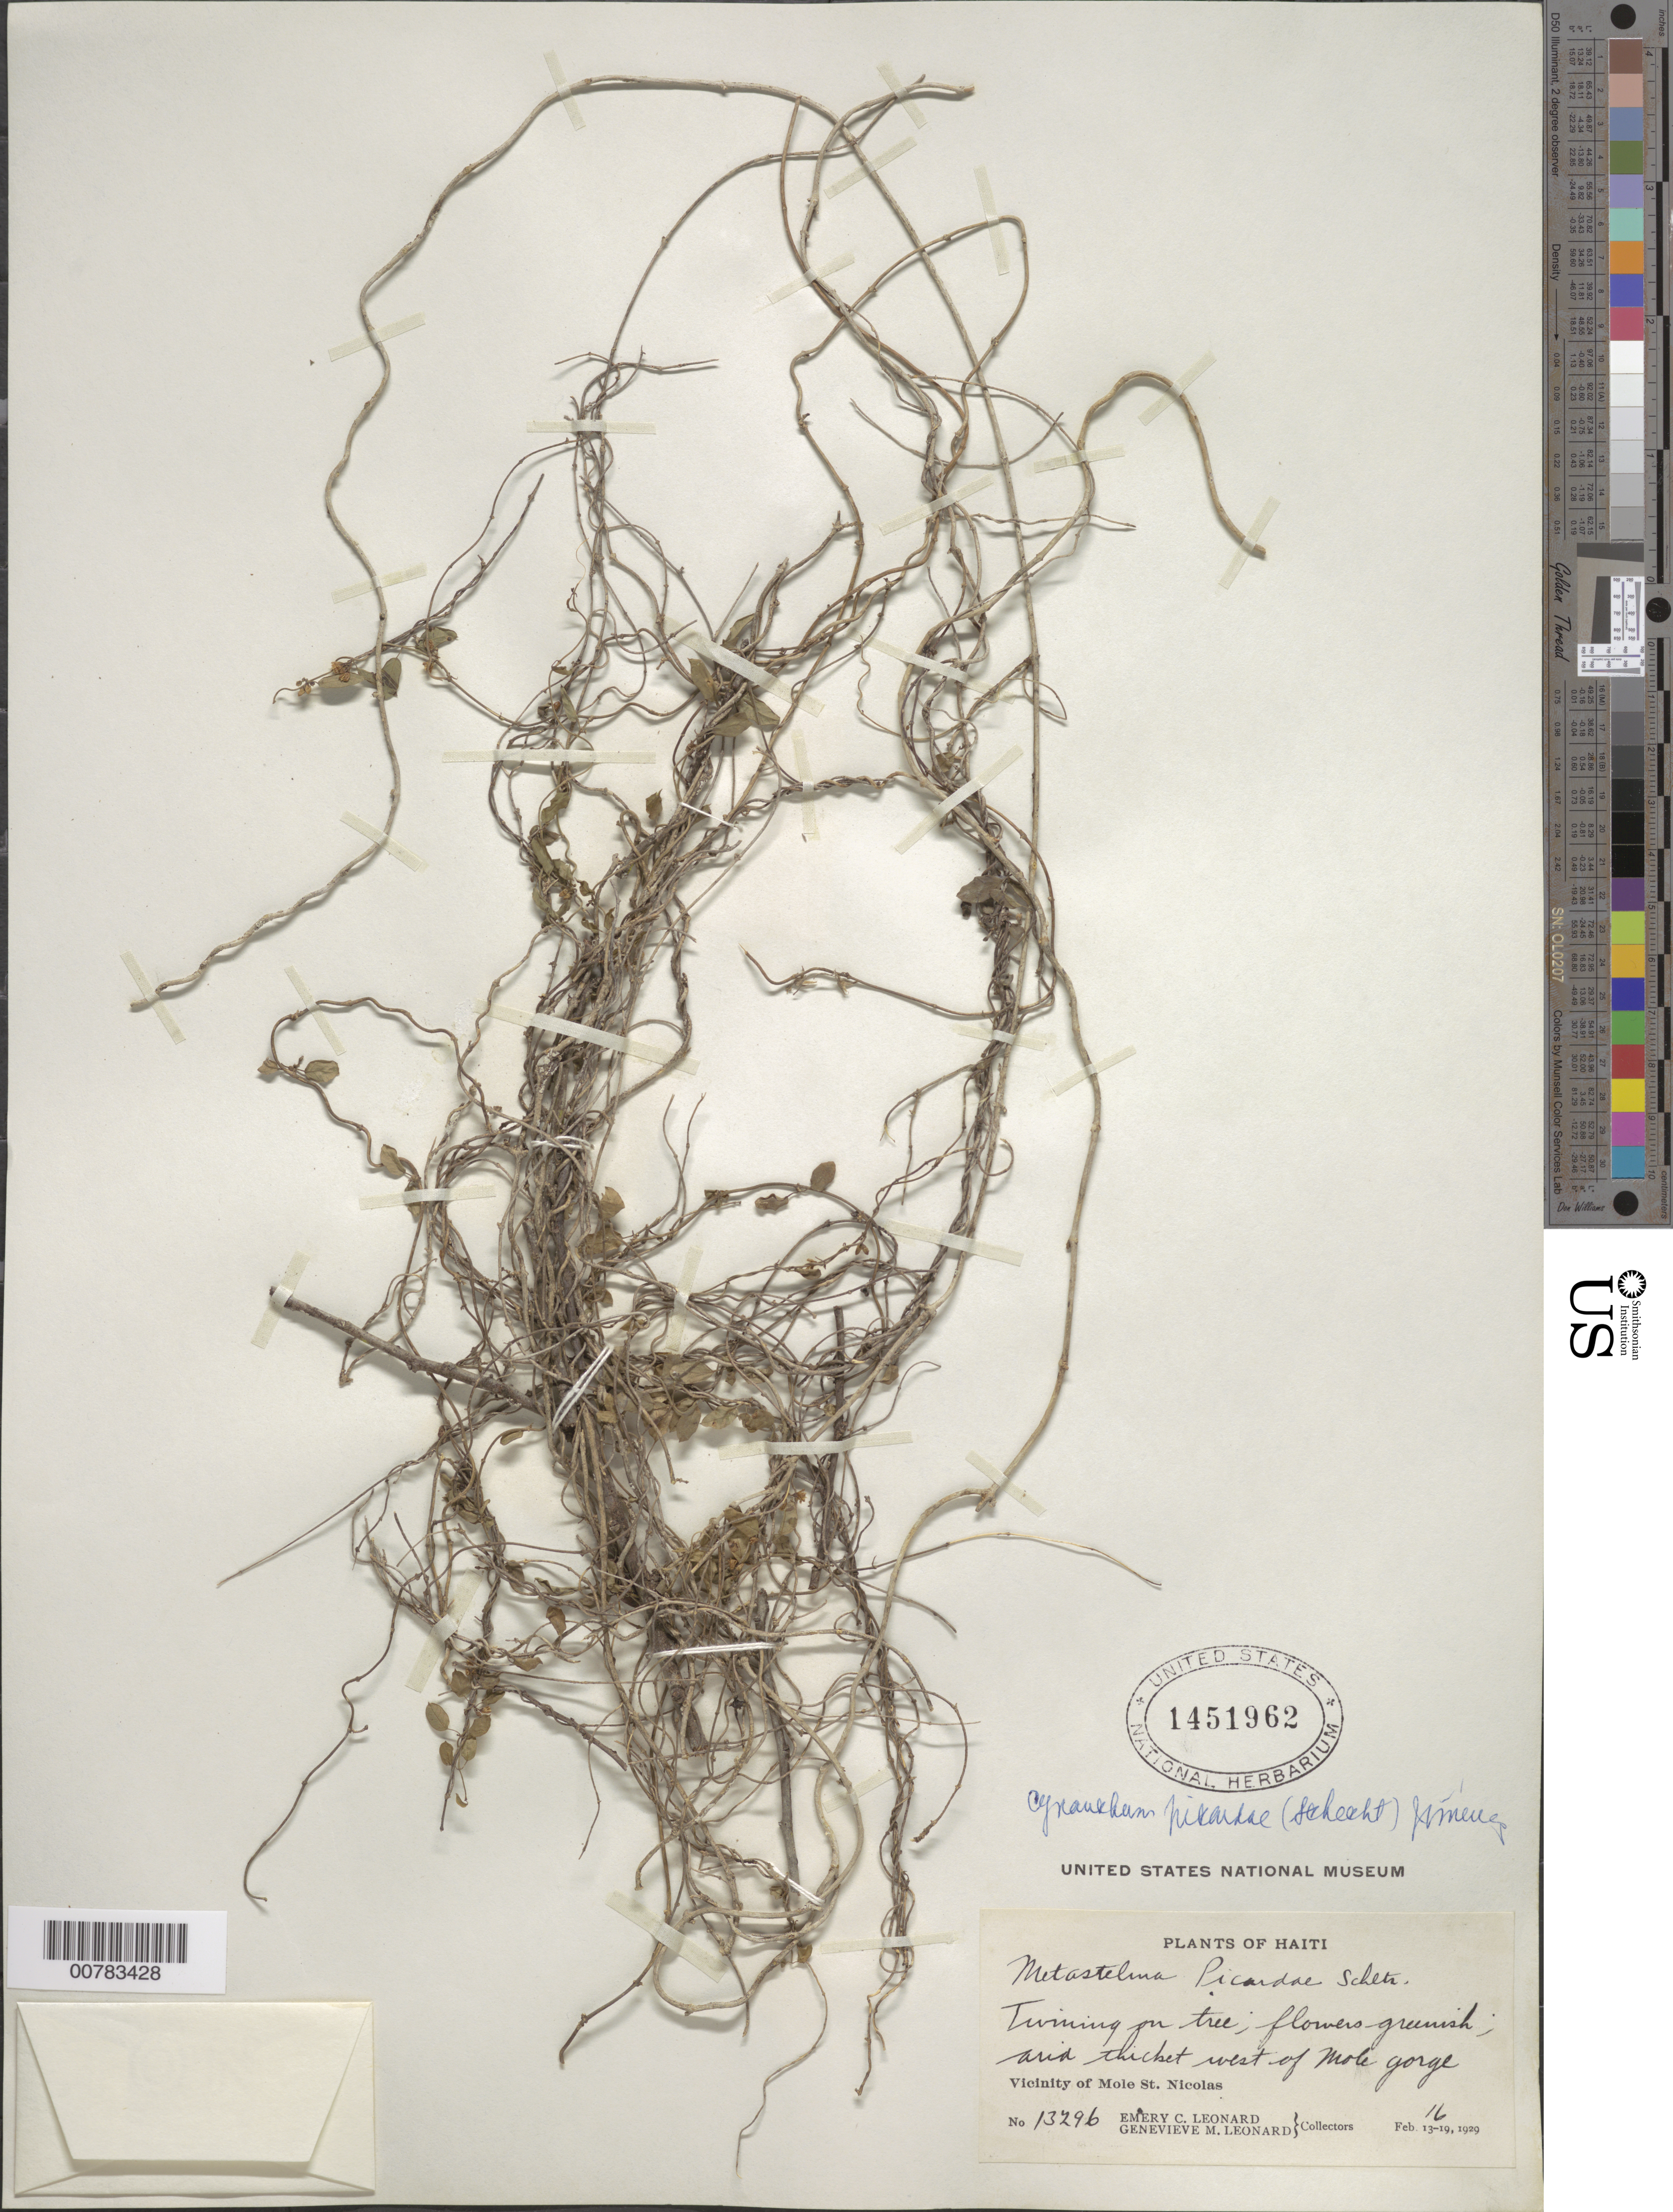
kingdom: Plantae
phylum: Tracheophyta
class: Magnoliopsida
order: Gentianales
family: Apocynaceae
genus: Metastelma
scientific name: Metastelma picardae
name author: Schltr.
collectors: E. C. Leonard & G. M. Leonard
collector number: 13296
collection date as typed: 16 Feb 1929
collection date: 1929-02-16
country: Haiti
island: Hispaniola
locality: Vicinity of Mole St. Nicolas, west of Mole Gorge.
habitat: Arid thickets.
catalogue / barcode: US 1451962